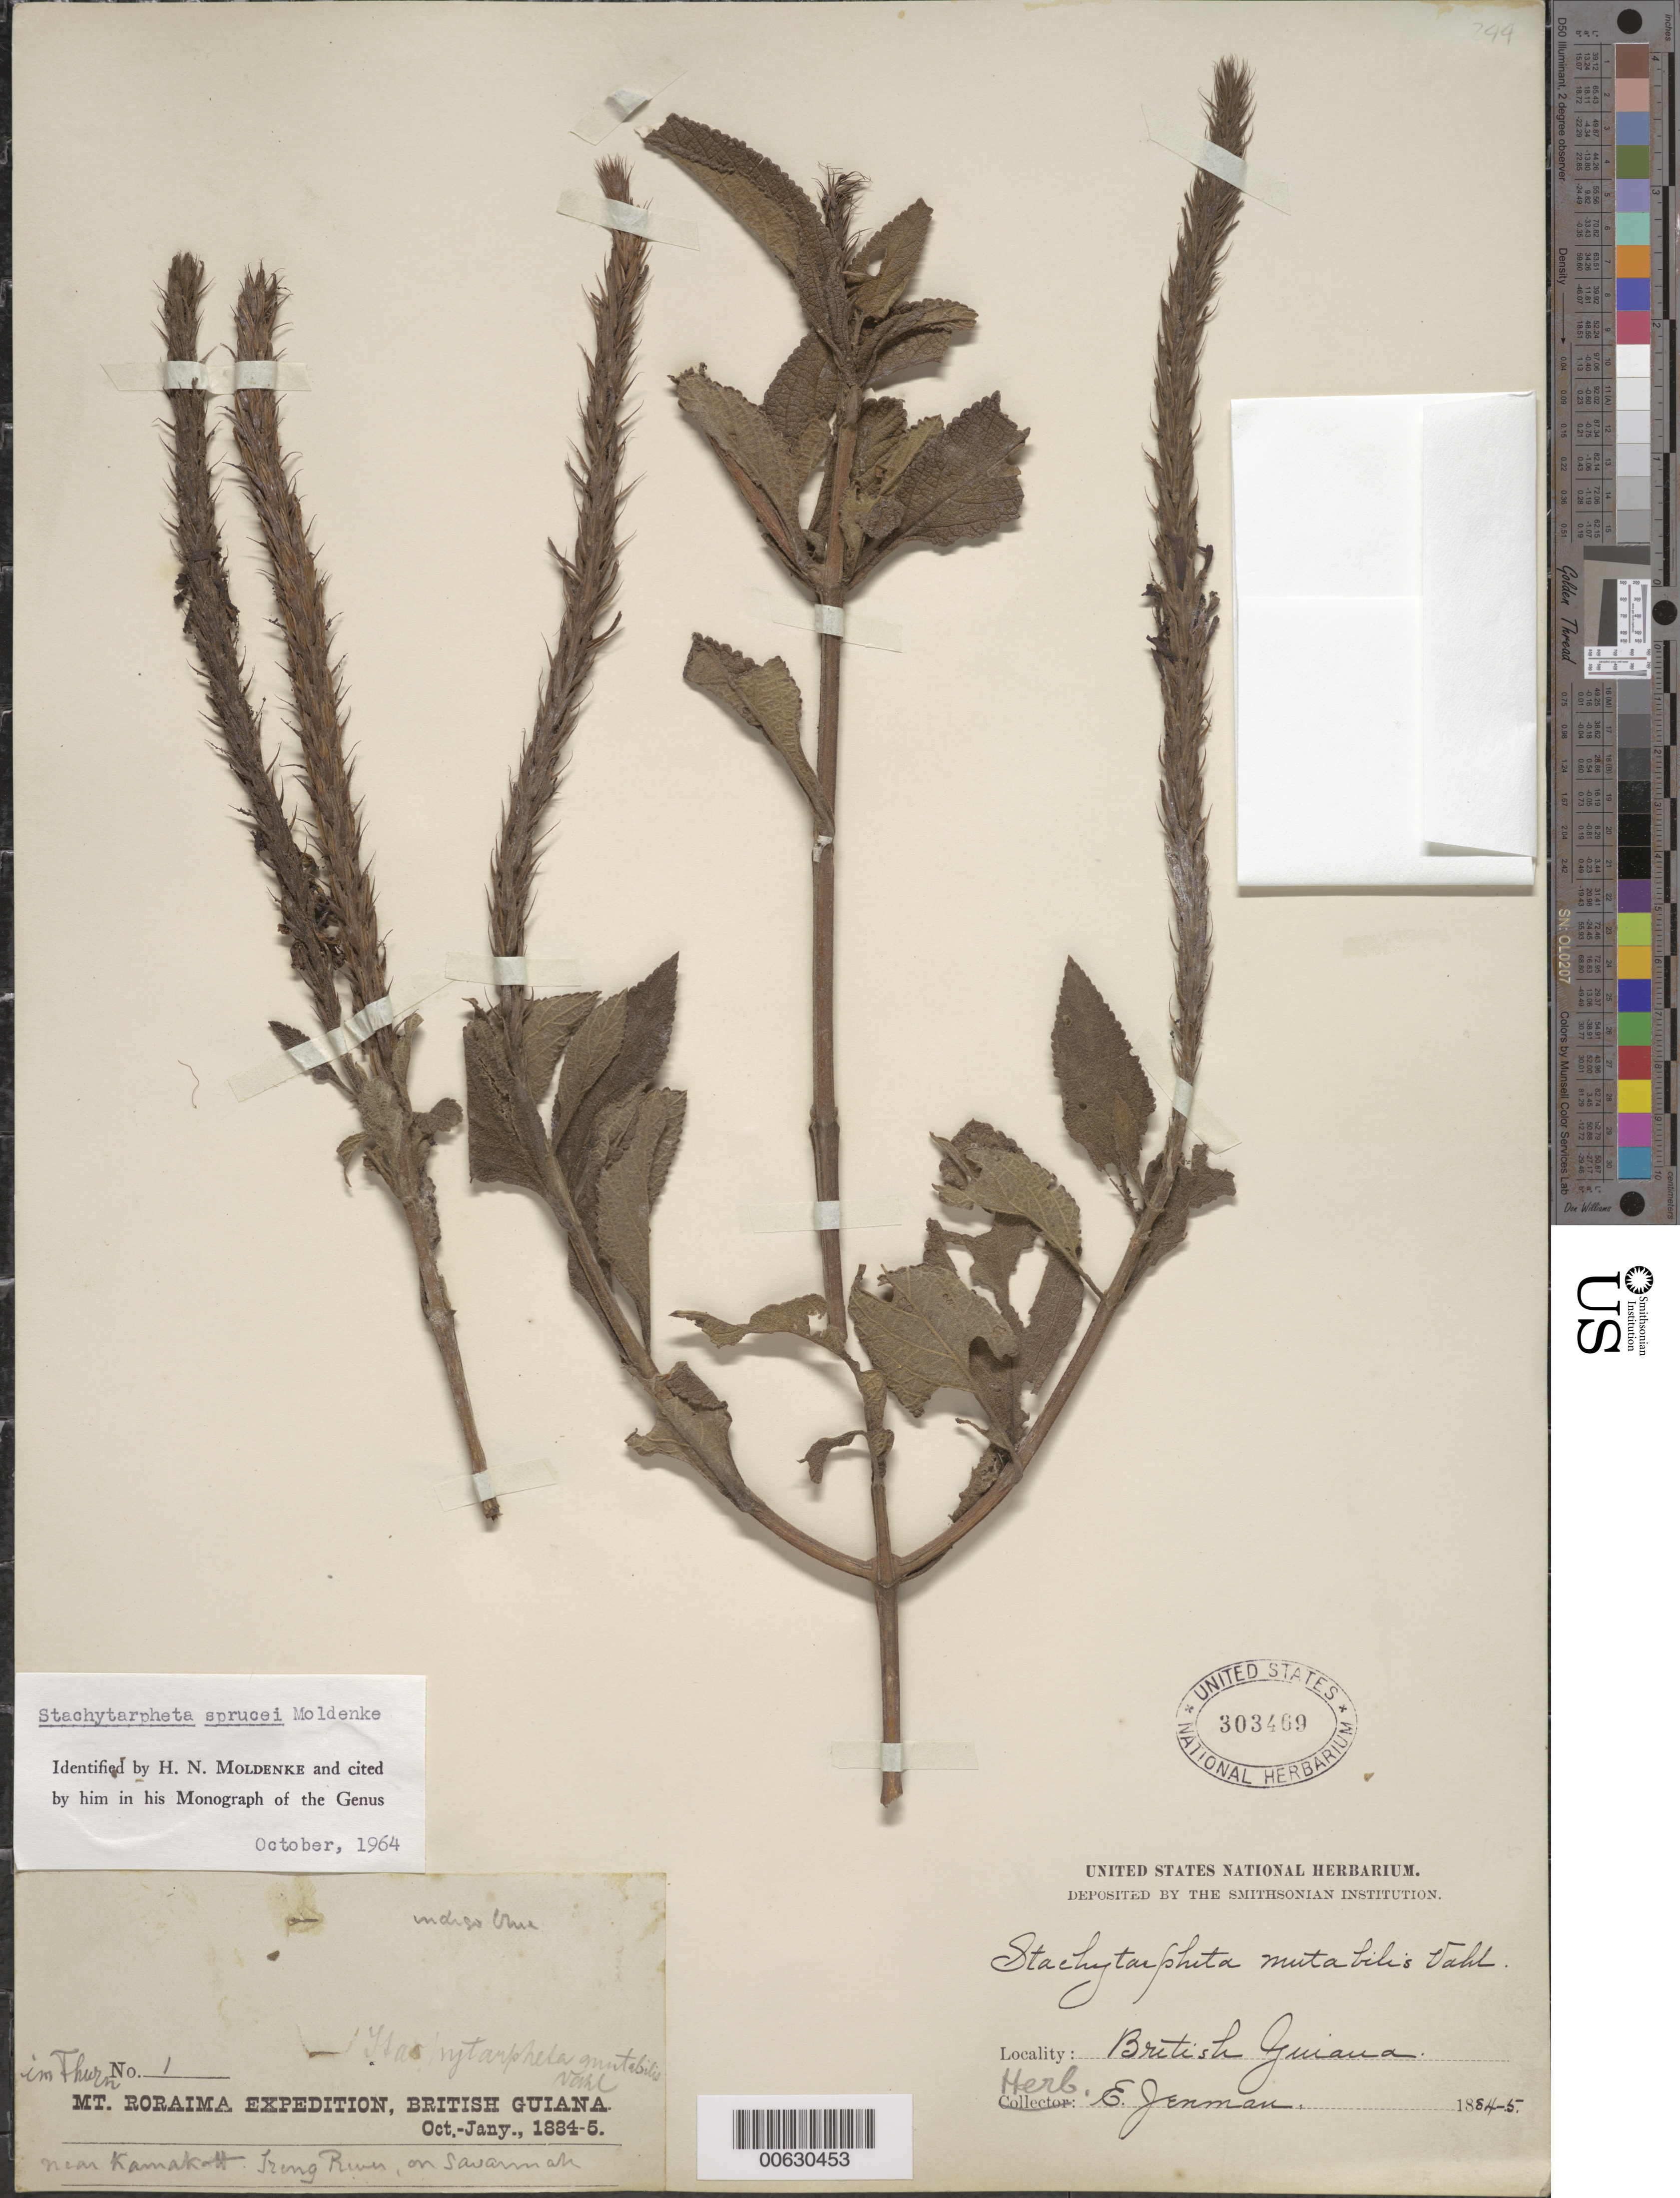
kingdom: Plantae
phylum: Tracheophyta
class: Magnoliopsida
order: Lamiales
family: Verbenaceae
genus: Stachytarpheta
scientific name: Stachytarpheta sprucei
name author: Moldenke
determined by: Moldenke, H. N.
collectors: E. F. im Thurn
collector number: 1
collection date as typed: October 1884 to January 1885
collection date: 1884-10/1885-01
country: Guyana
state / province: Potaro-Siparuni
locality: Kamakatt, Ireng R.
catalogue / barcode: US 303469